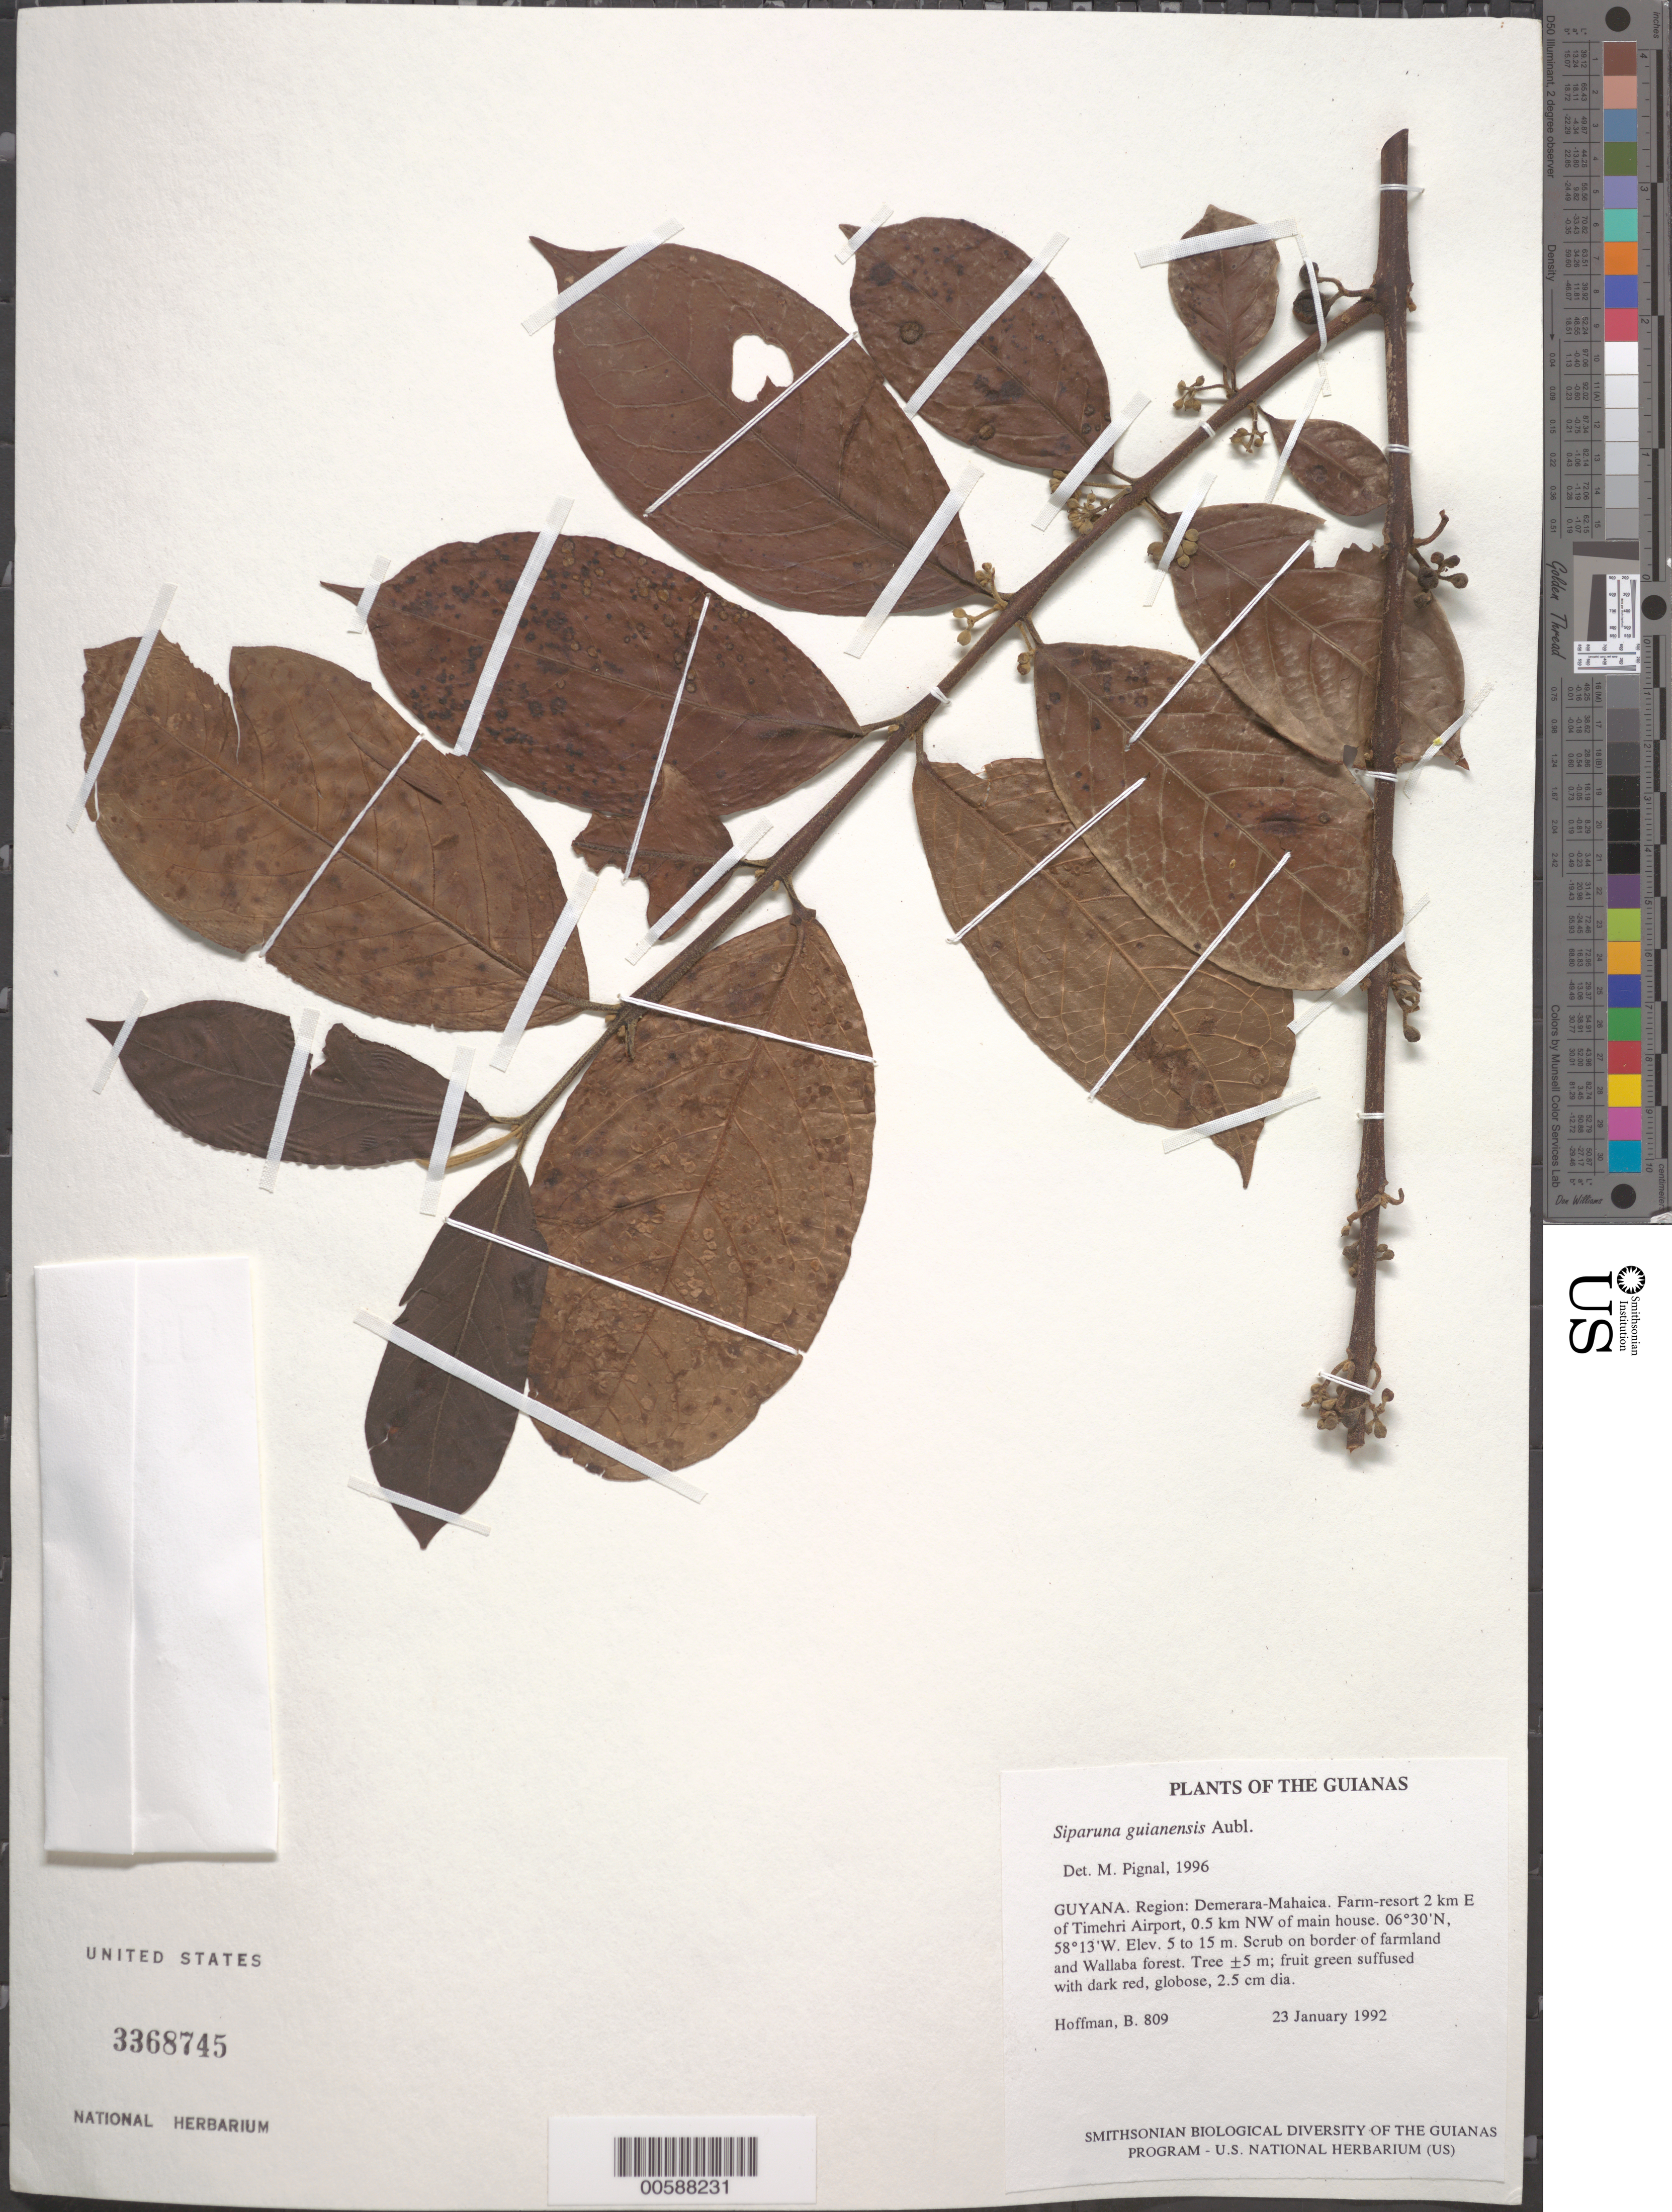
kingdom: Plantae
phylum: Tracheophyta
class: Magnoliopsida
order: Laurales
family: Siparunaceae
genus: Siparuna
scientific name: Siparuna guianensis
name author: Aubl.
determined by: Pignal, M.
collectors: B. Hoffman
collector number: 809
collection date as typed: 23 January 1992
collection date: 1992-01-23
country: Guyana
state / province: Demerara-Mahaica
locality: Farm-resort 2 km E of Timehri Airport, 0.5 km NW of main house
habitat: Scrub on border of farmland and Wallaba forest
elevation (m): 5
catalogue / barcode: US 3368745